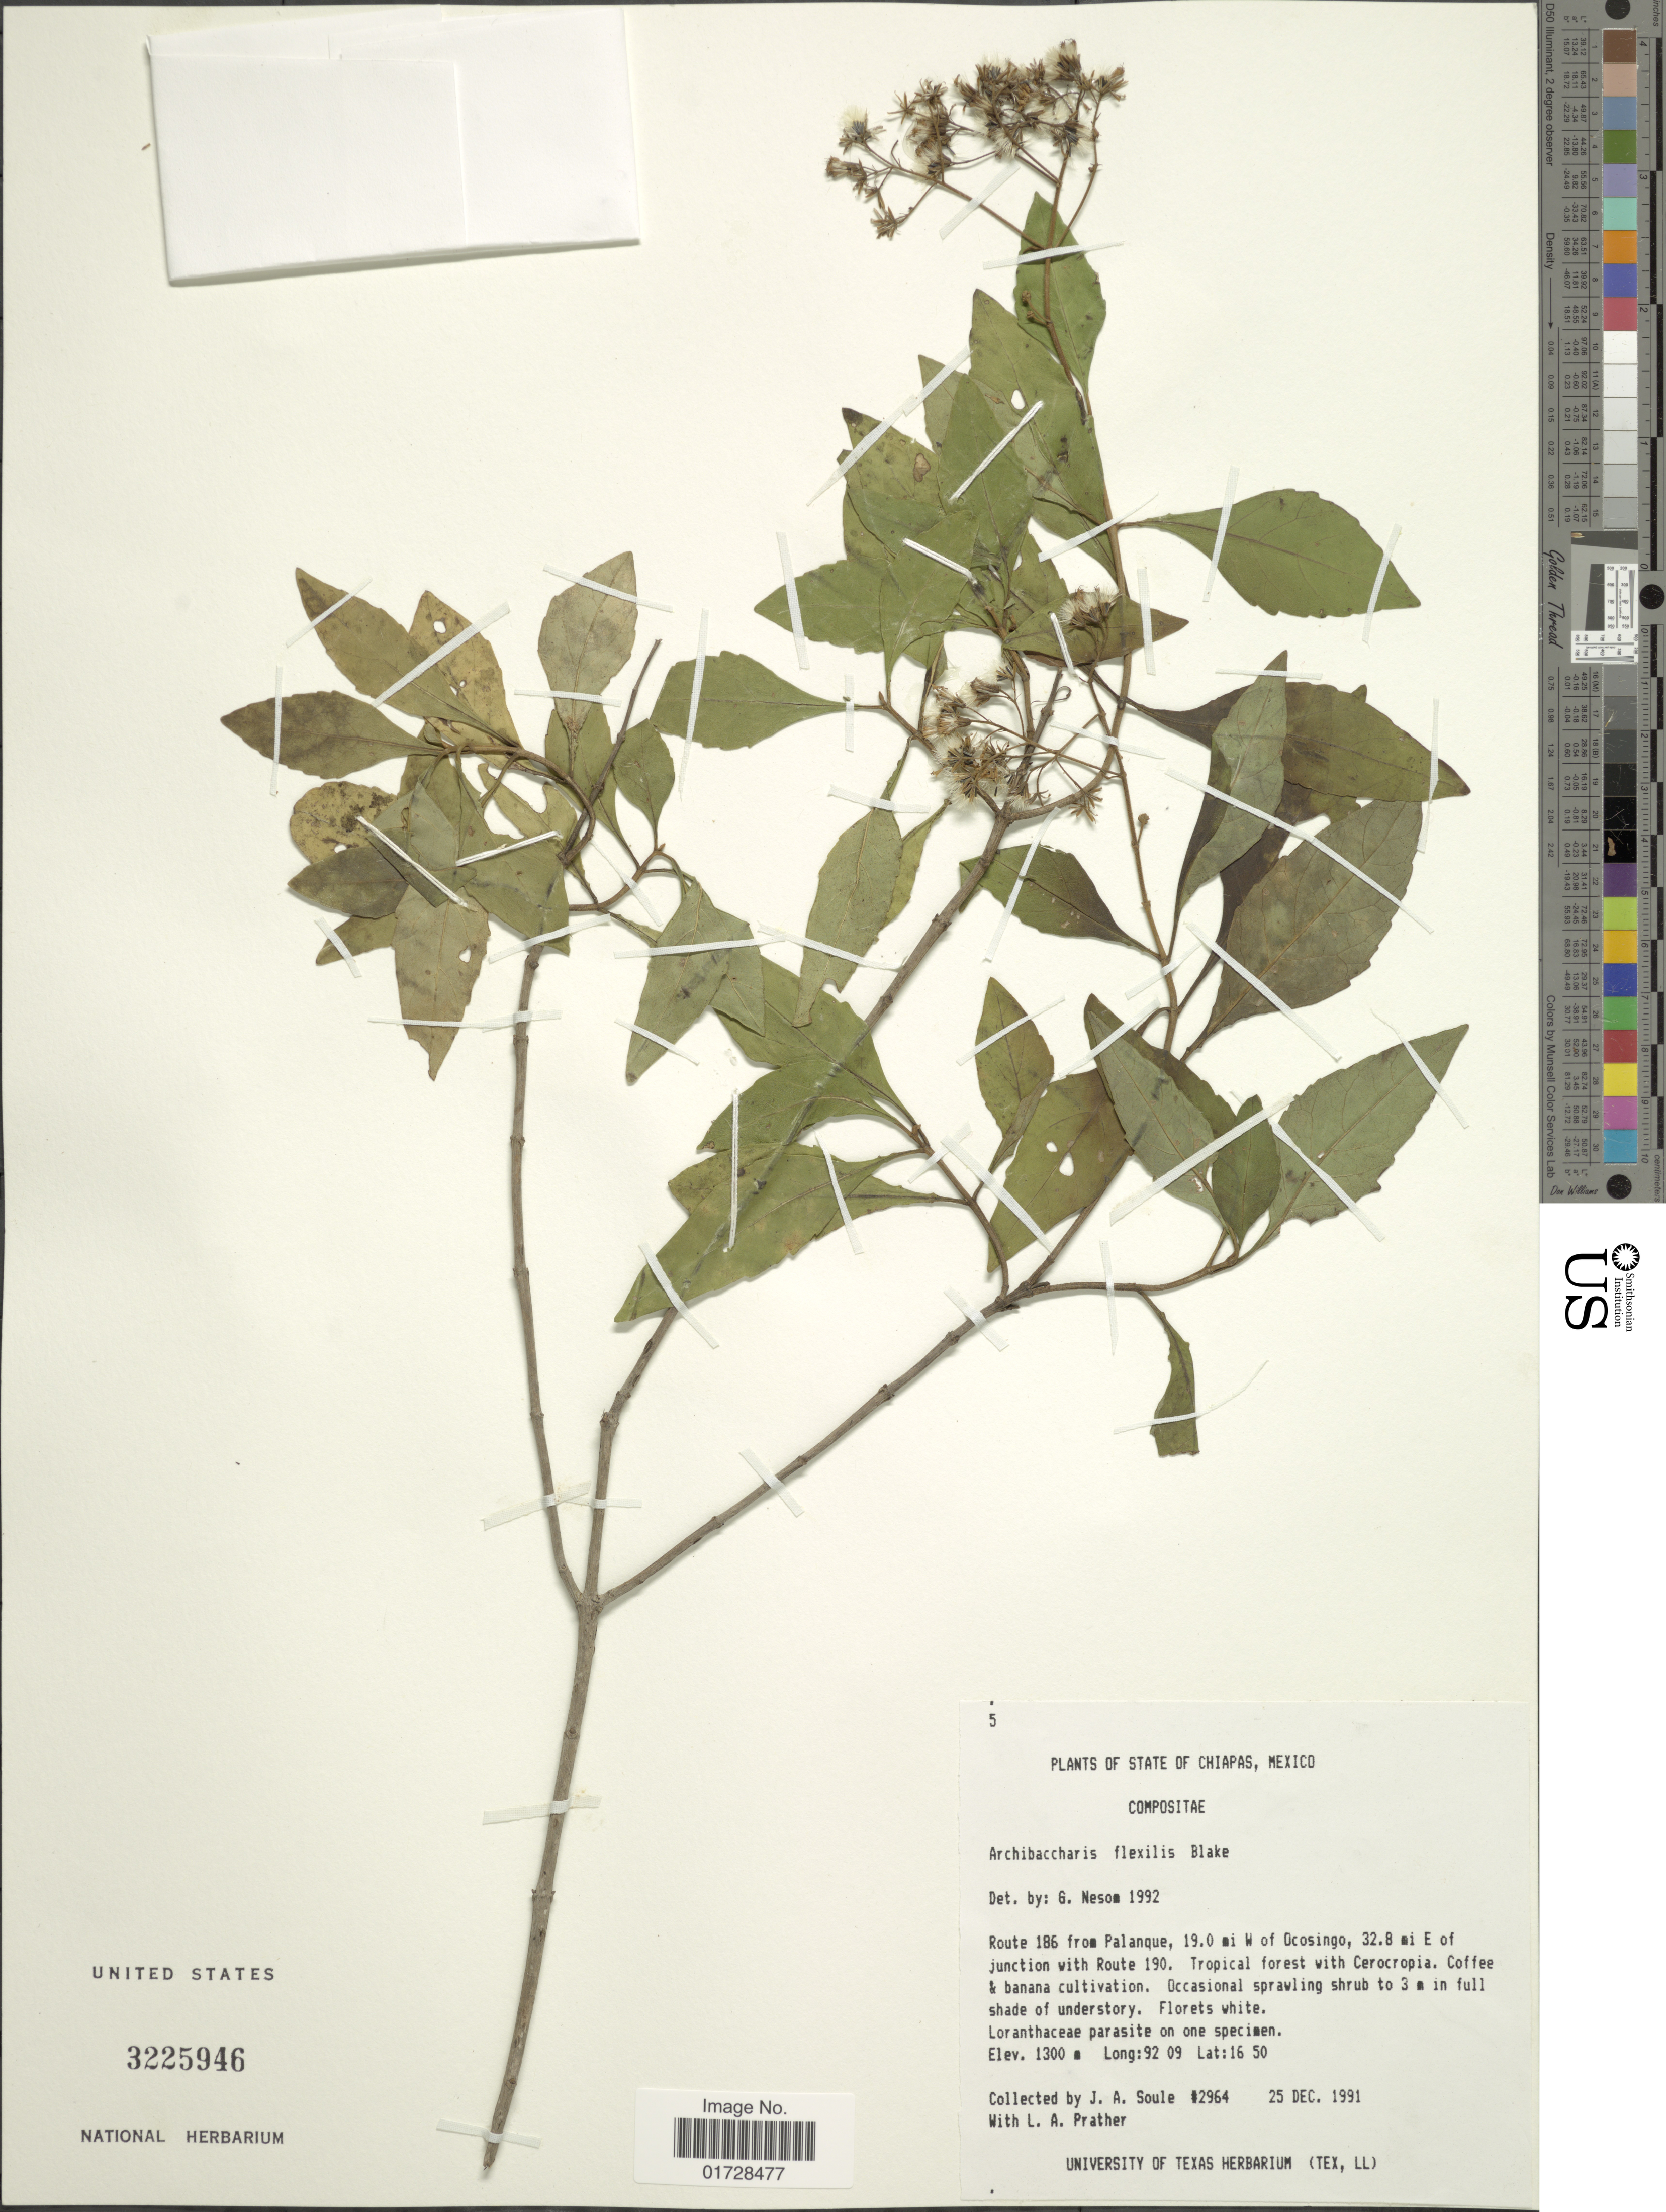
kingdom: Plantae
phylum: Tracheophyta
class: Magnoliopsida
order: Asterales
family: Asteraceae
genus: Archibaccharis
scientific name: Archibaccharis flexilis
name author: (S.F. Blake) S.F. Blake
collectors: J. Soule & L. A. Prather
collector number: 2964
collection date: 1991-12-25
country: Mexico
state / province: Chiapas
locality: Route 186 from Palanque, 19.0 mi W of Ocosingo, 32.8 mi E of junction with Route 190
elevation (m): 1300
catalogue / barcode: US 3225946